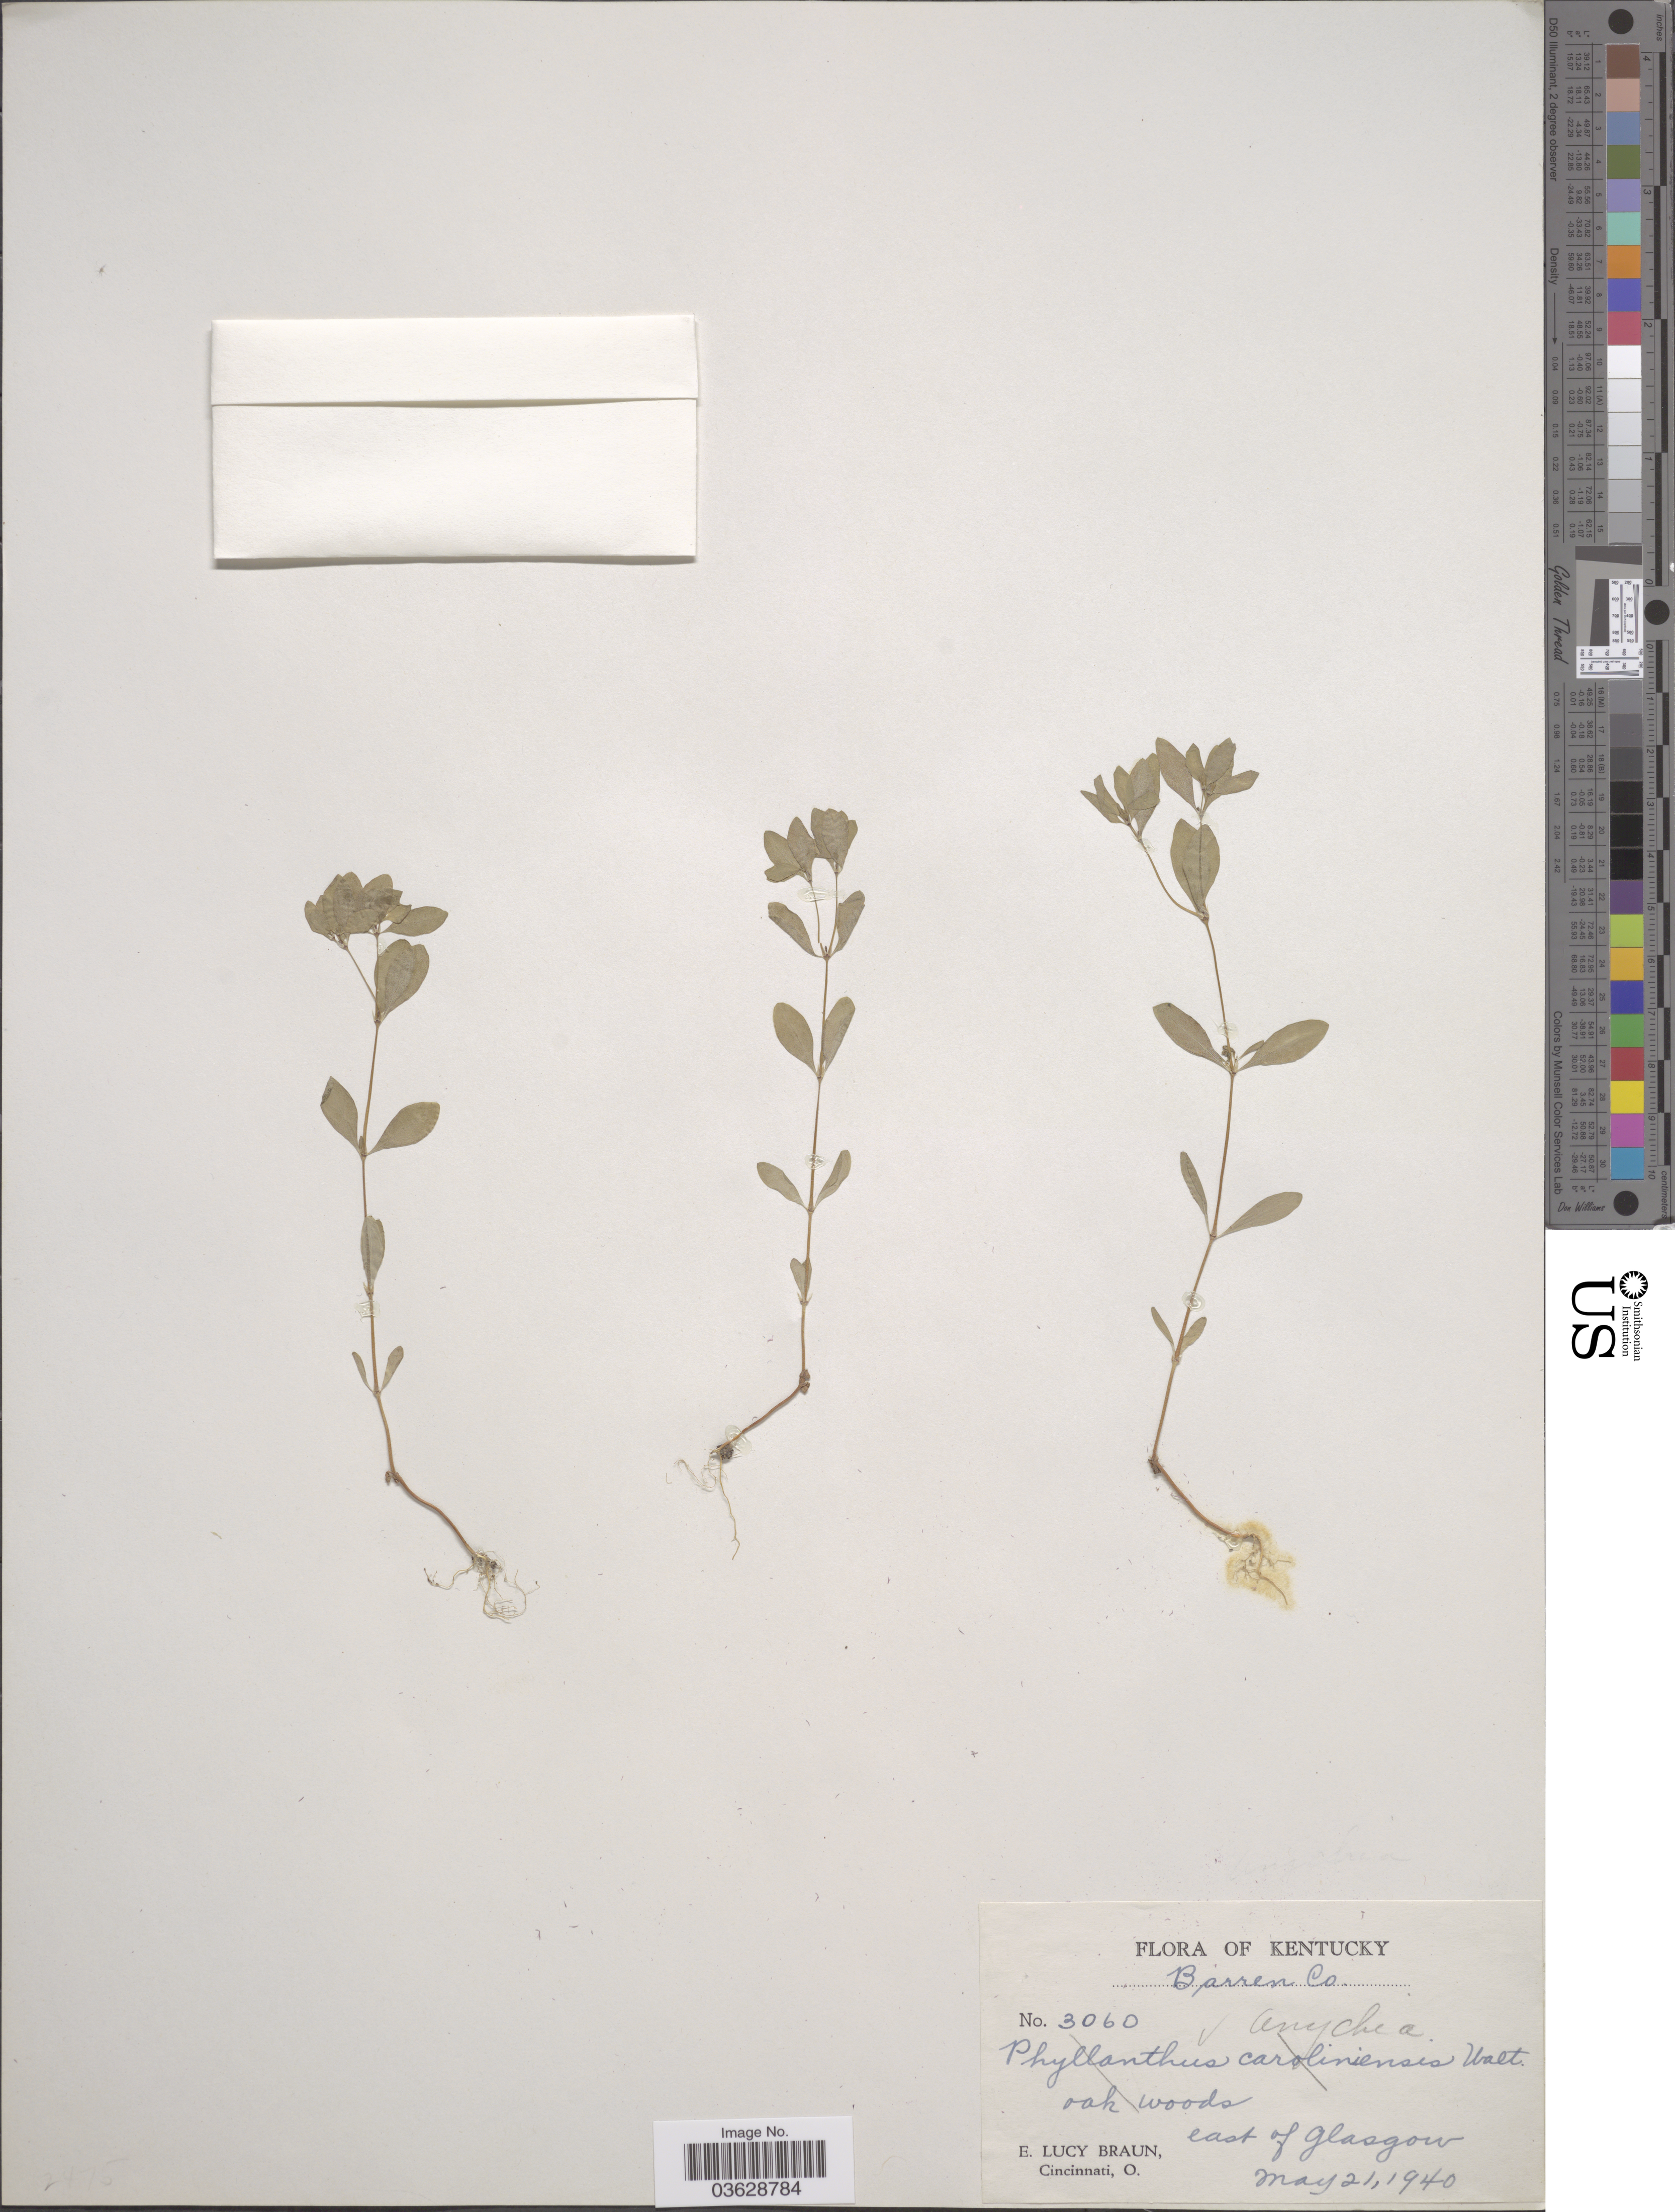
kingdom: Plantae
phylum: Tracheophyta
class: Magnoliopsida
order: Caryophyllales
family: Caryophyllaceae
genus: Paronychia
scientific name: Paronychia canadensis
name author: (L.) Alph. Wood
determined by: Strong, Mark T., (BOT), Smithsonian Institution - National Museum of Natural History (UNITED STATES)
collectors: E. L. Braun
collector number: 3060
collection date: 1940-05-21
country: United States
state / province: Kentucky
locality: Barren Co. East of Glasgow.